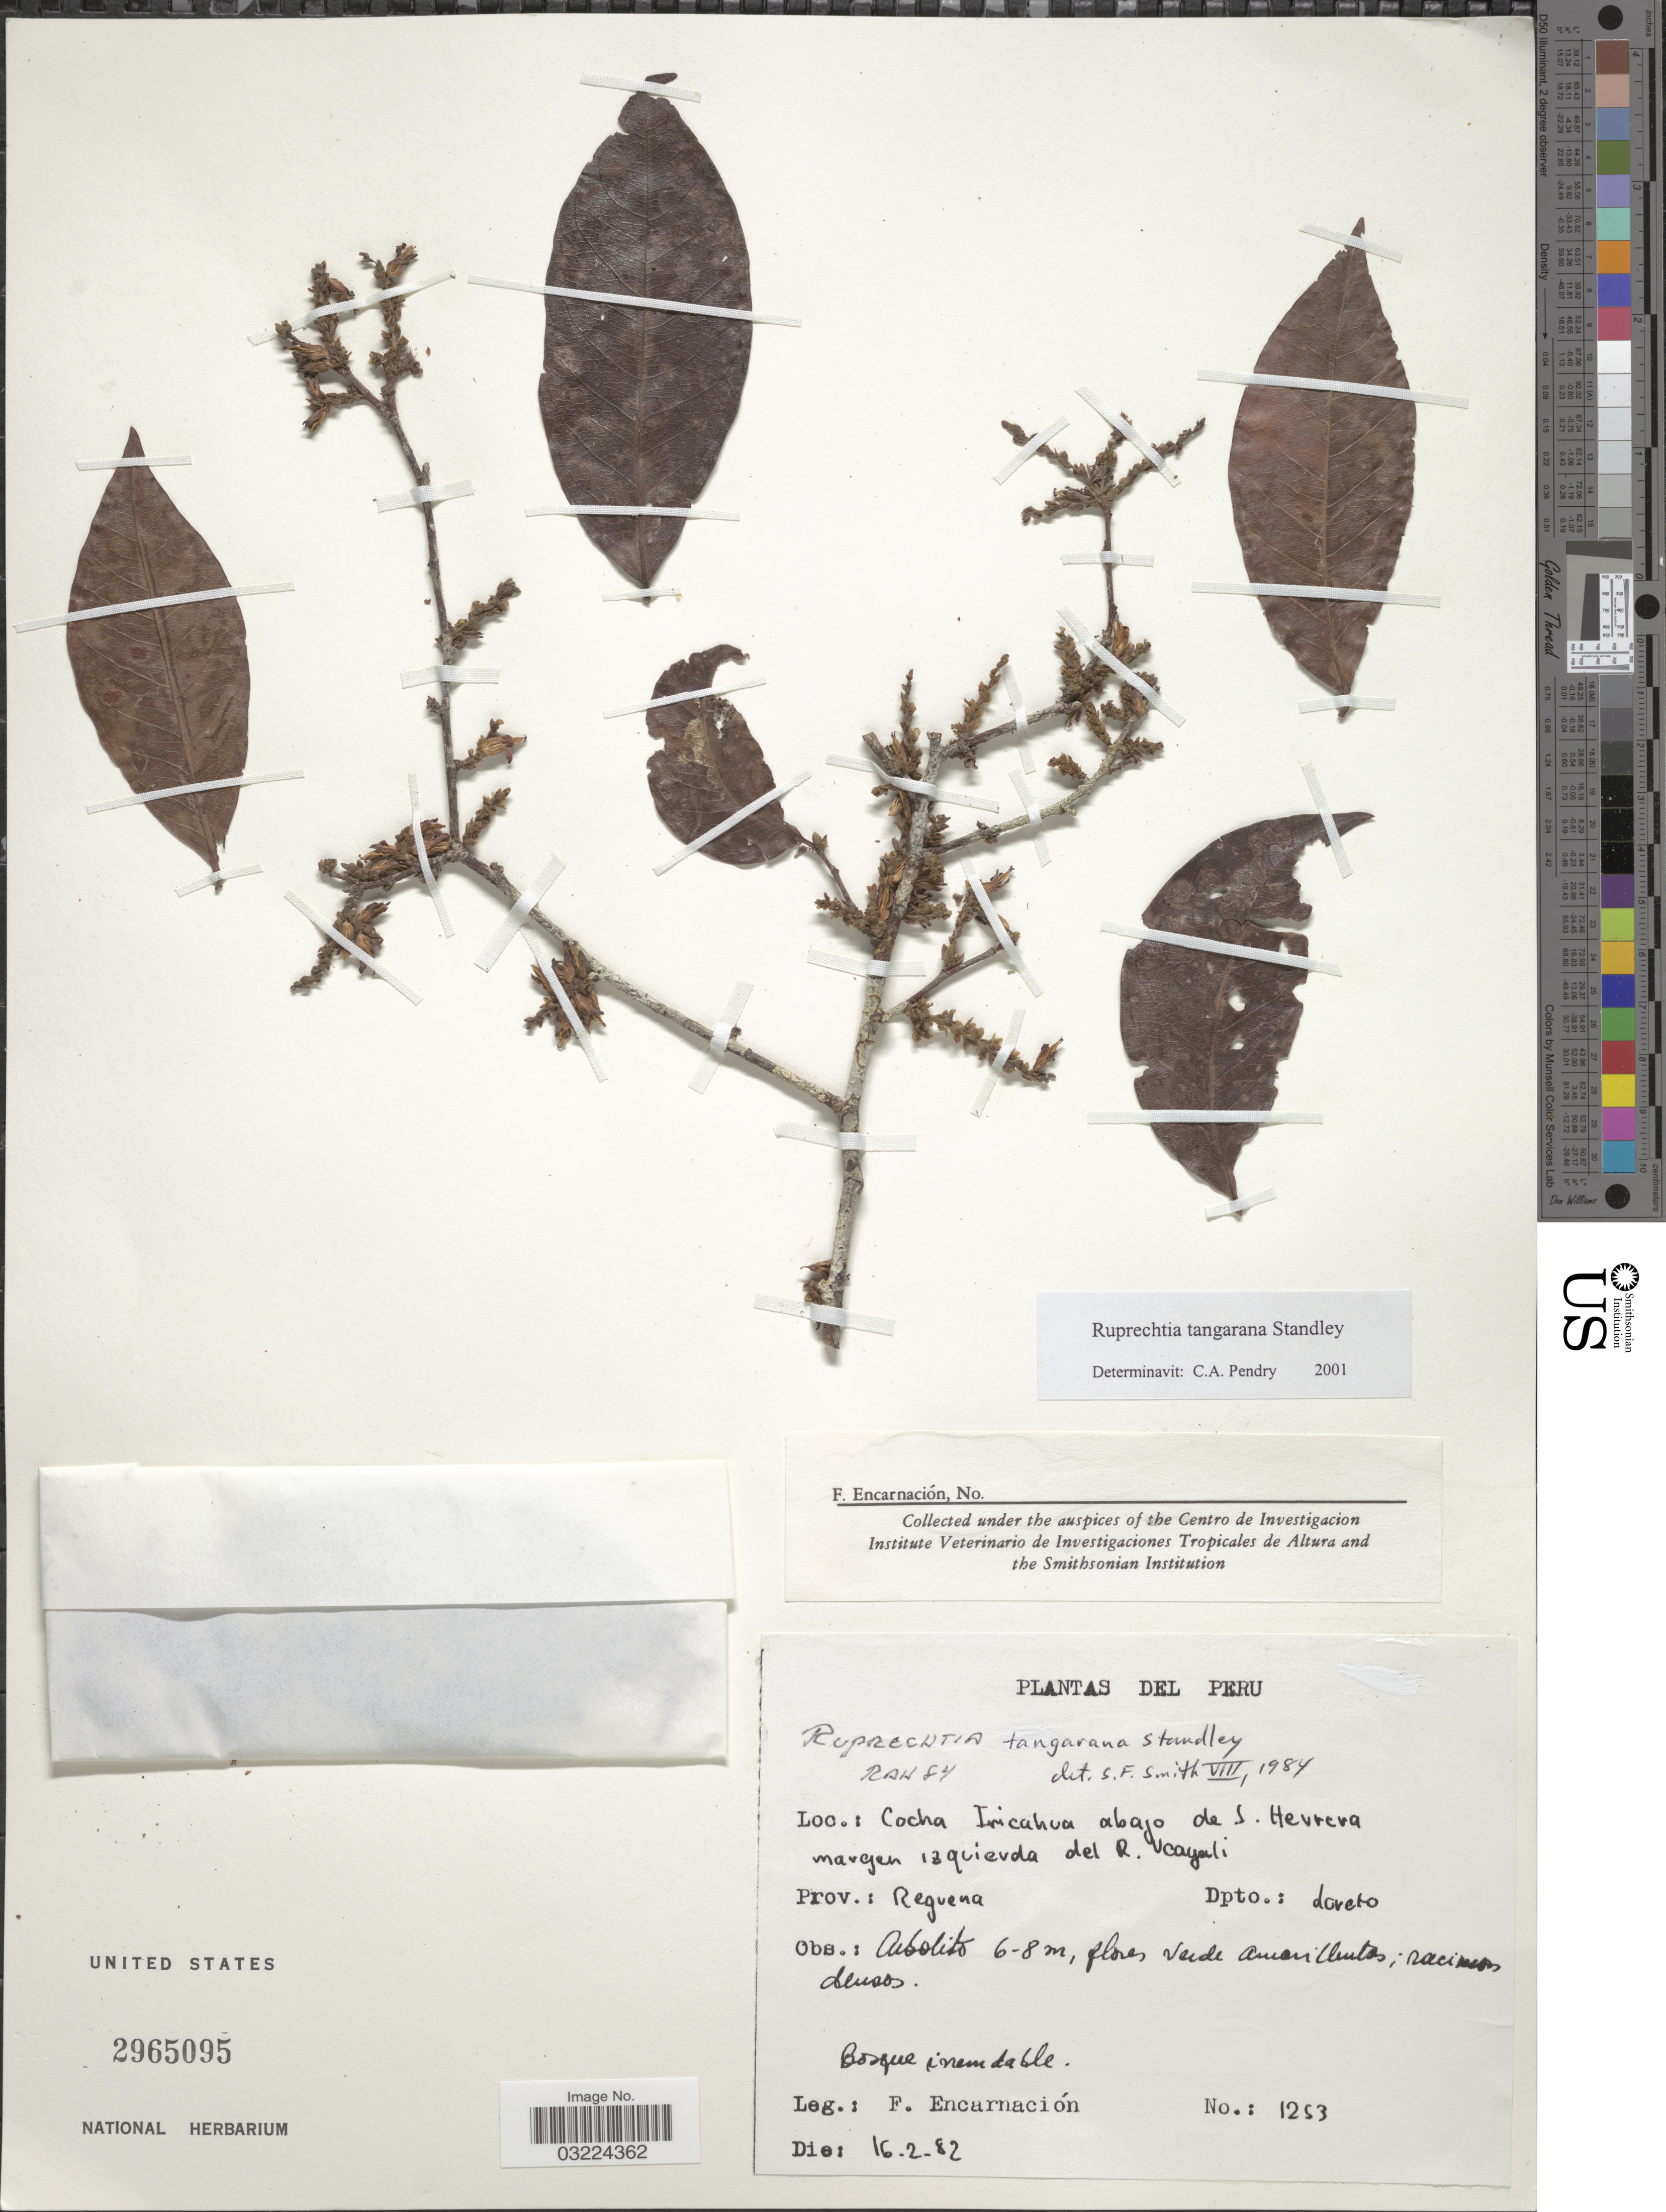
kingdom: Plantae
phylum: Tracheophyta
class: Magnoliopsida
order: Caryophyllales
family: Polygonaceae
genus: Ruprechtia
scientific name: Ruprechtia tangarana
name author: Standl.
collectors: F. Encarnación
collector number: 1253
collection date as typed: Transcribed d/m/y: 16/2/82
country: Peru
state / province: Loreto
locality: Cocha Iricahua abajo de S. Herrera, margen izquierda del R. Ucayali. Prov.: Requena. Dpto.: Loreto.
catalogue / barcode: US 2965095